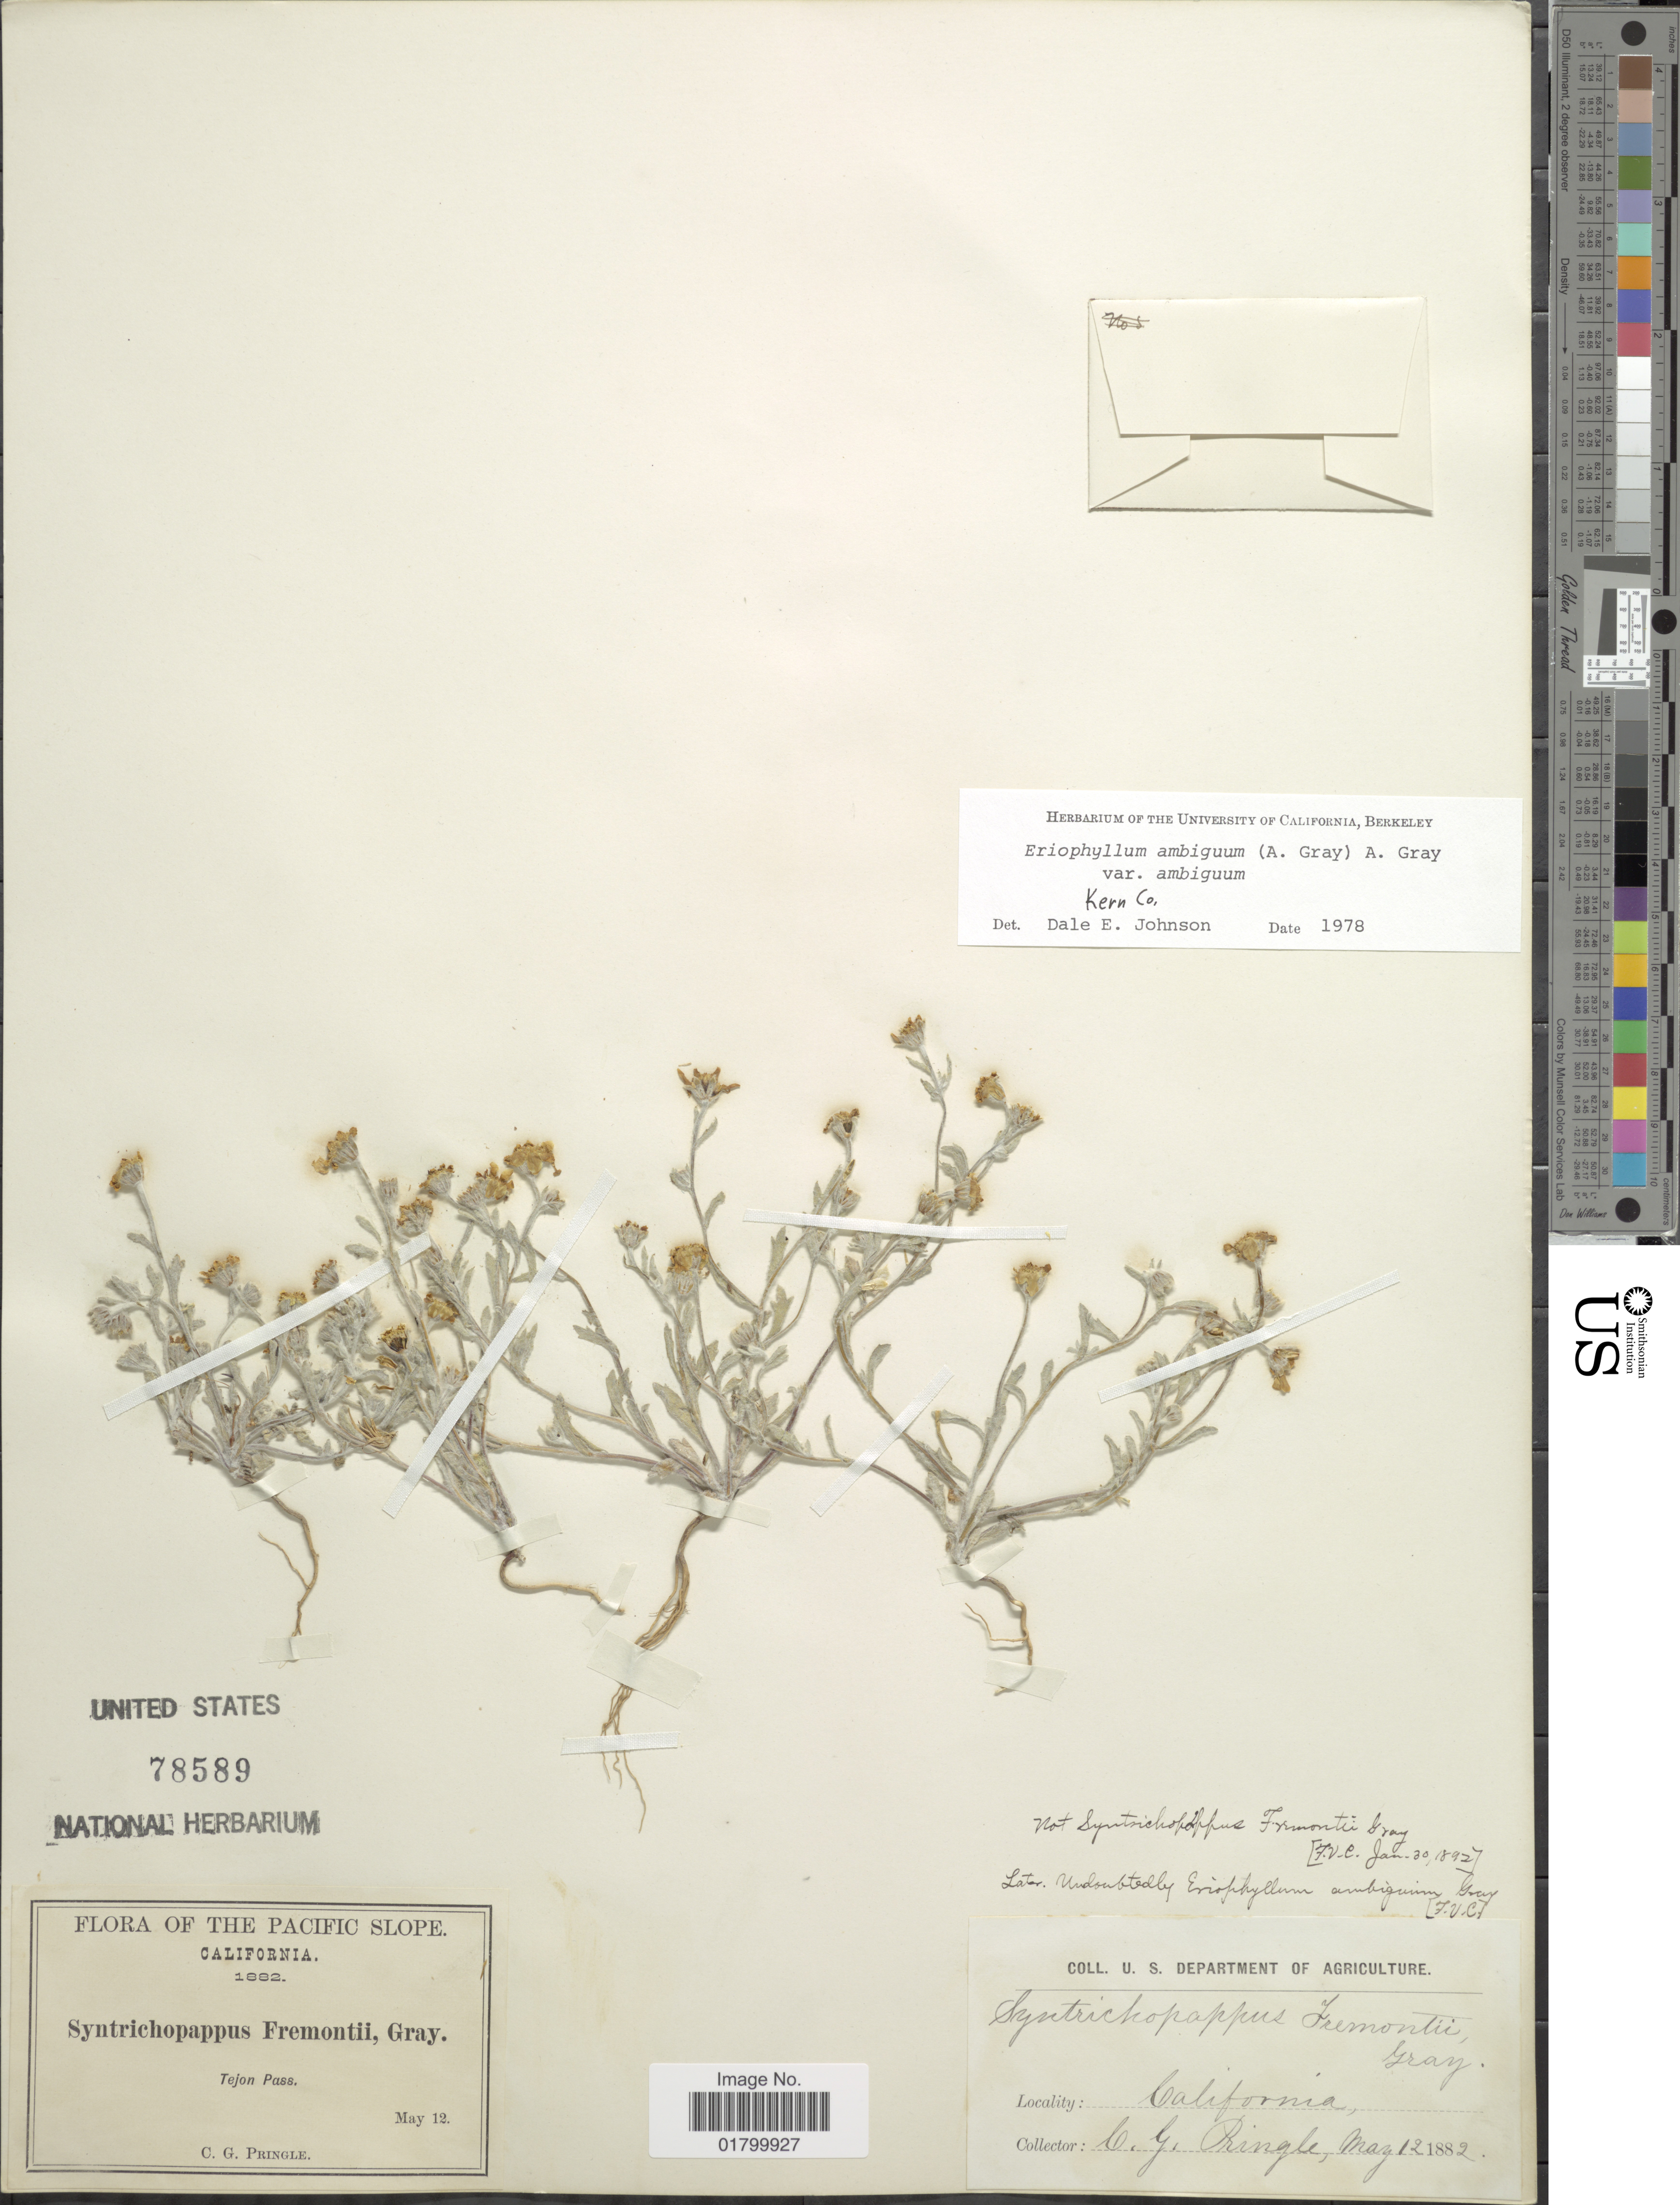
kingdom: Plantae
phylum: Tracheophyta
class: Magnoliopsida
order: Asterales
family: Asteraceae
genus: Eriophyllum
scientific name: Eriophyllum ambiguum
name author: (A. Gray) A. Gray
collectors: C. G. Pringle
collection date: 1882-05-12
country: United States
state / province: California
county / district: Kern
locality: The Pacific Slope, California, Tejon Pass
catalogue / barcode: US 78589